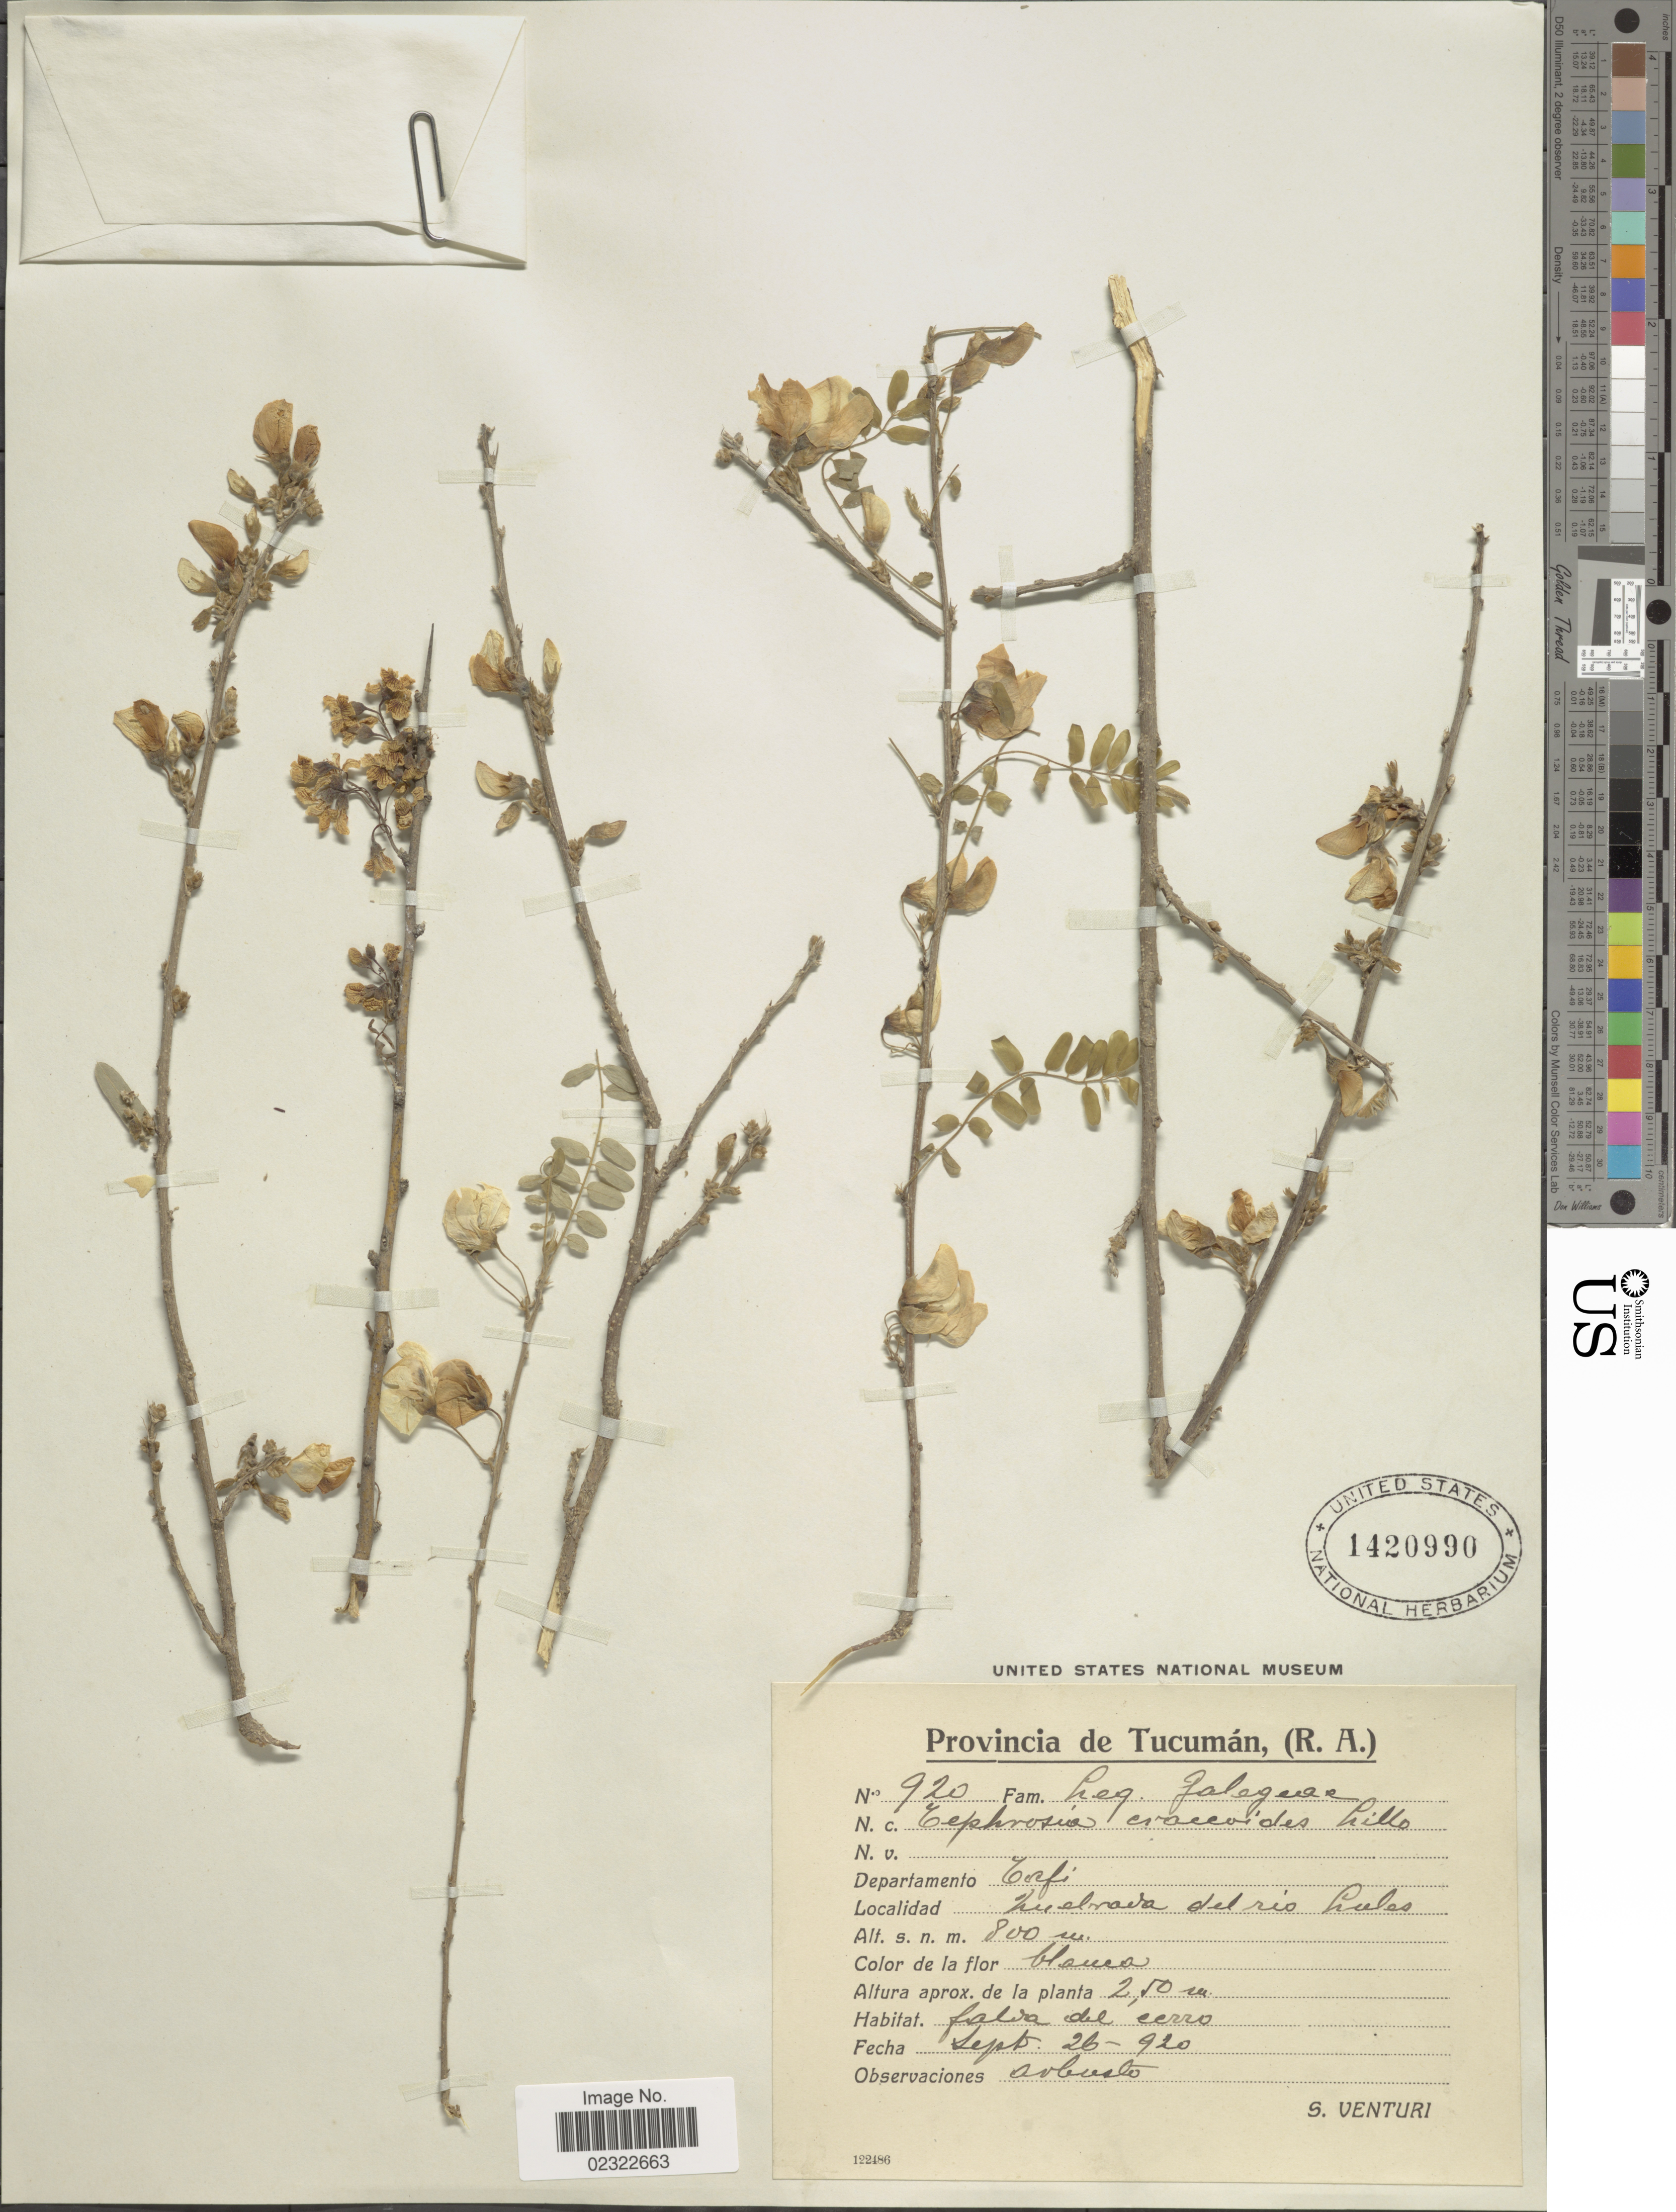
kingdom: Plantae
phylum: Tracheophyta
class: Magnoliopsida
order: Fabales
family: Fabaceae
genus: Tephrosia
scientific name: Tephrosia craccoides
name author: Lillo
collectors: S. Venturi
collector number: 920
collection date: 1920-09-26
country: Argentina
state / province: Tucuman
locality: Tafi, Zuebrava del rio Lules.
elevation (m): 250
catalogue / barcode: US 1420990